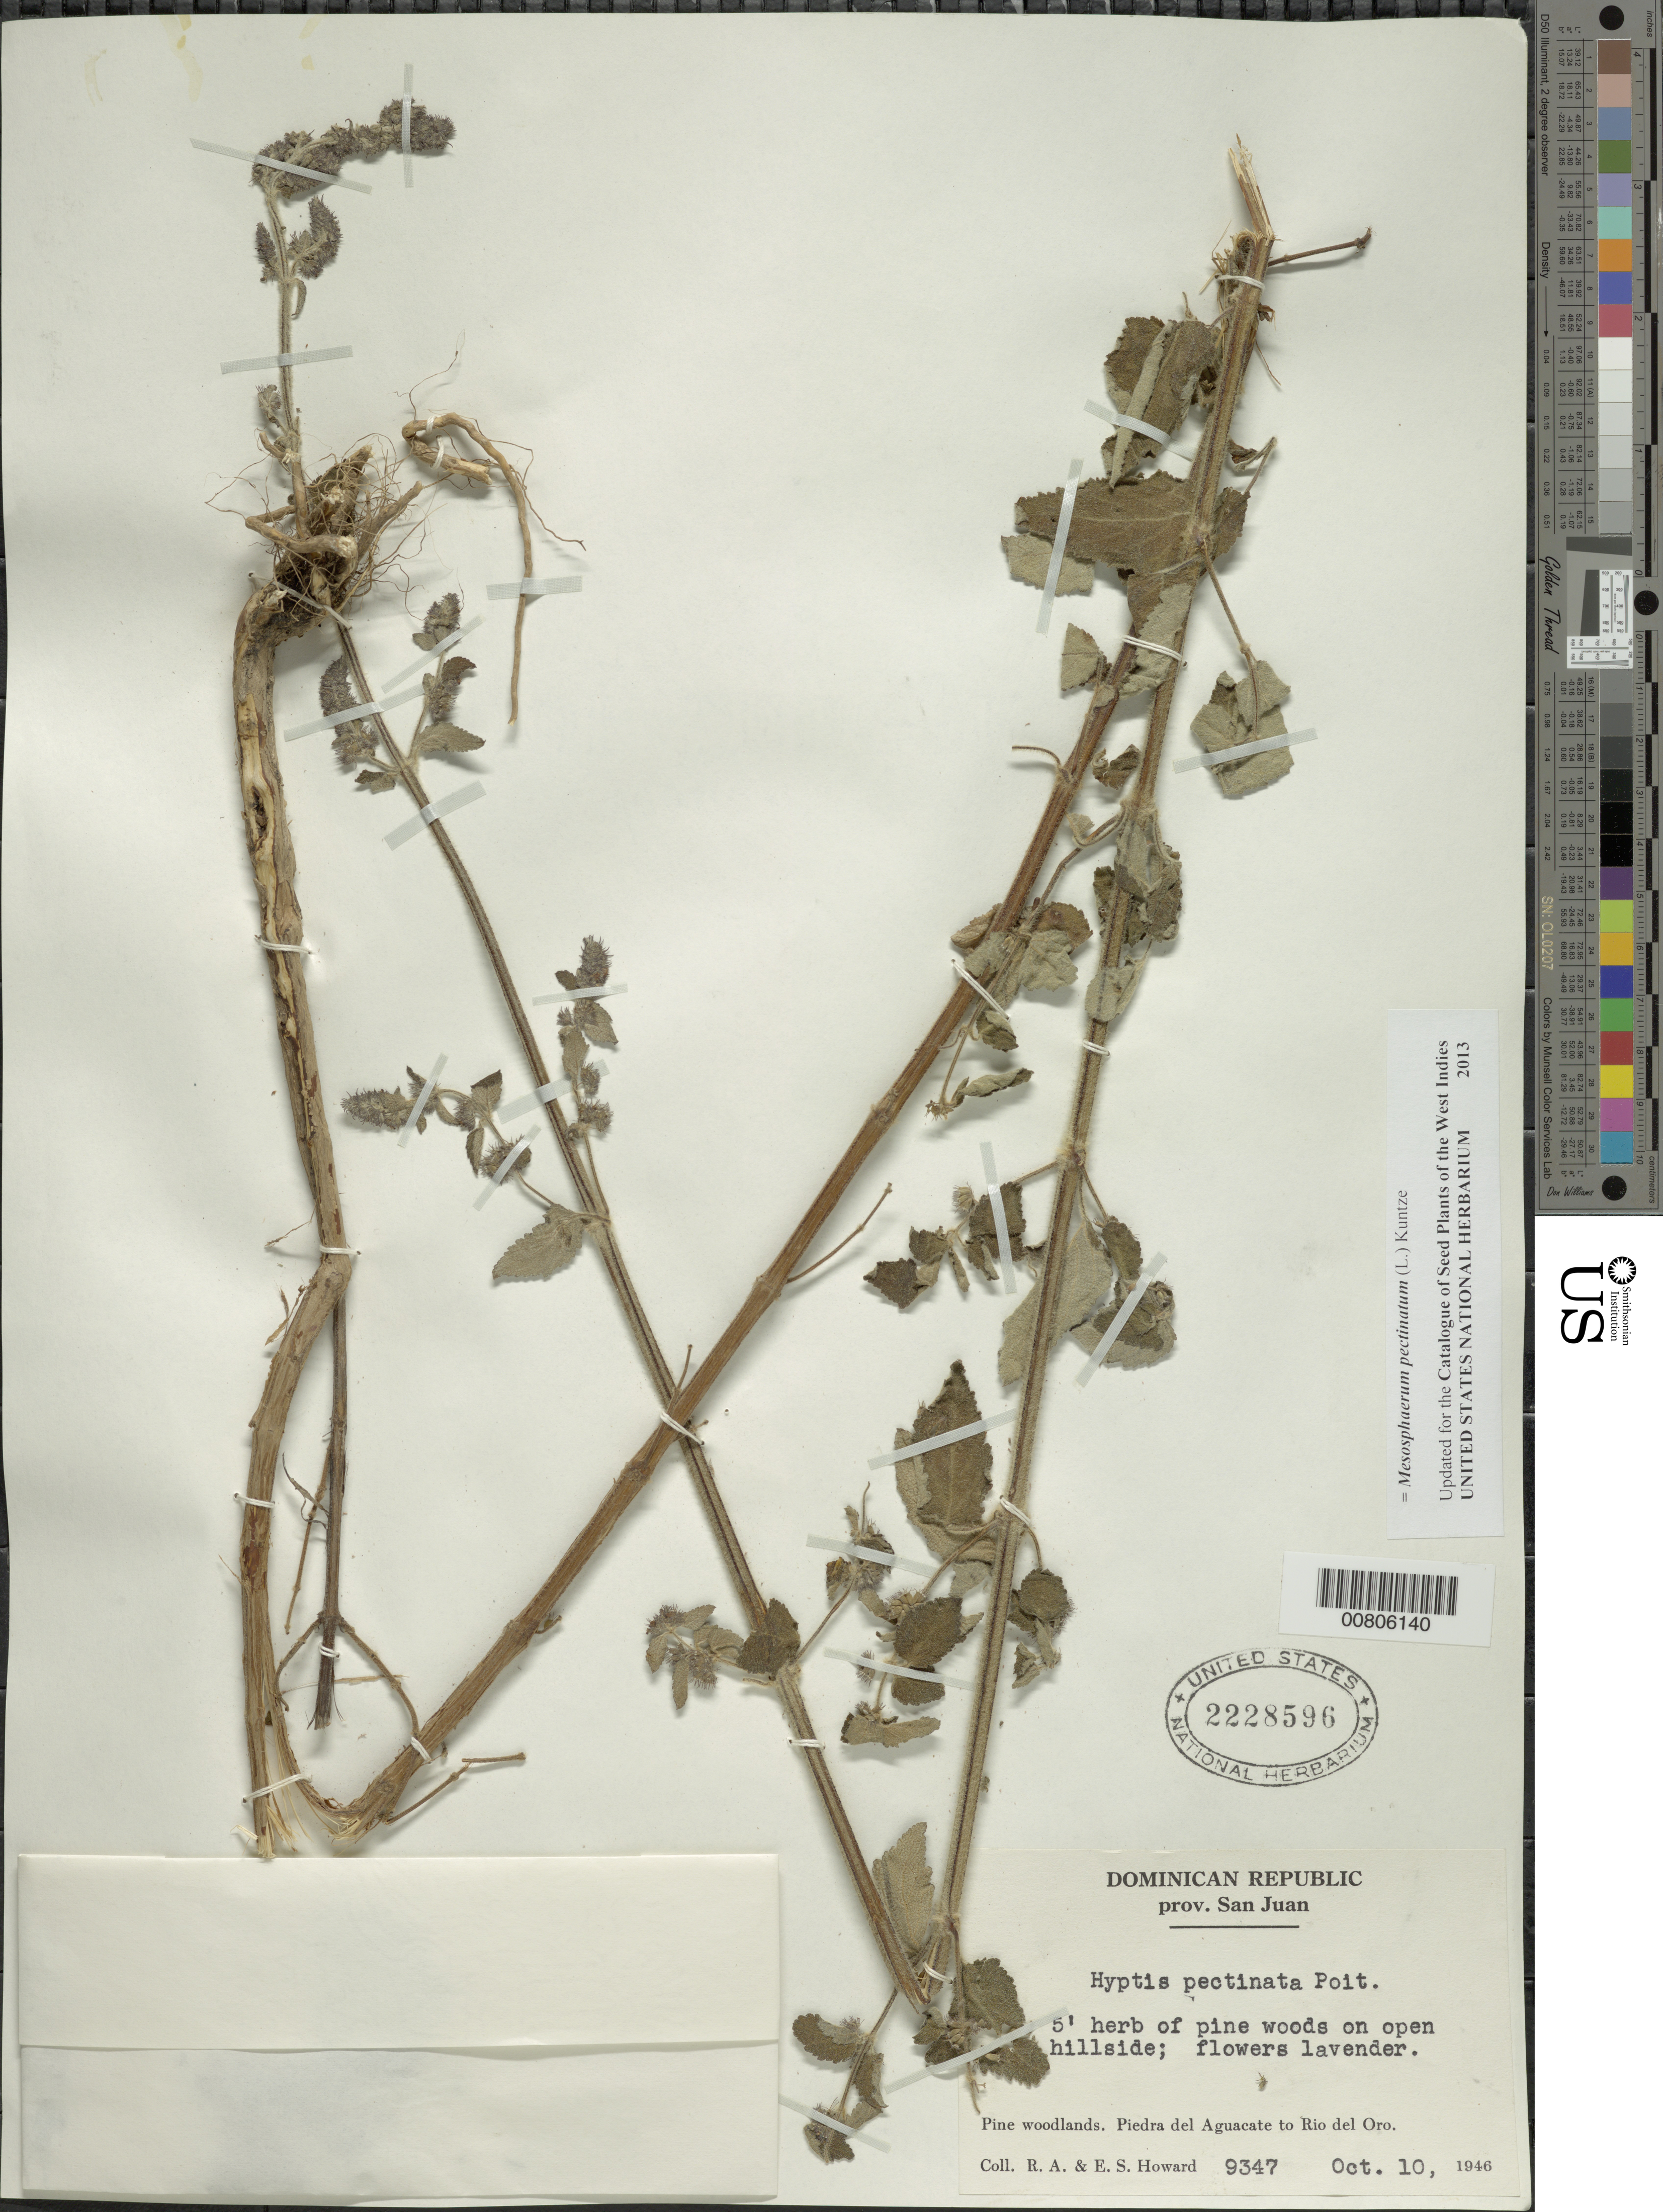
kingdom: Plantae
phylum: Tracheophyta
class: Magnoliopsida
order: Lamiales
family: Lamiaceae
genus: Mesosphaerum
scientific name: Mesosphaerum pectinatum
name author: (L.) Kuntze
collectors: R. A. Howard & E. S. Howard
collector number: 9347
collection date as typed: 10 Oct 1946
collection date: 1946-10-10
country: Dominican Republic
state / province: San Juan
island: Hispaniola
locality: Piedra del Aguacate to Rio del Oro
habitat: Pine woods on open hillside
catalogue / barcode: US 2228596